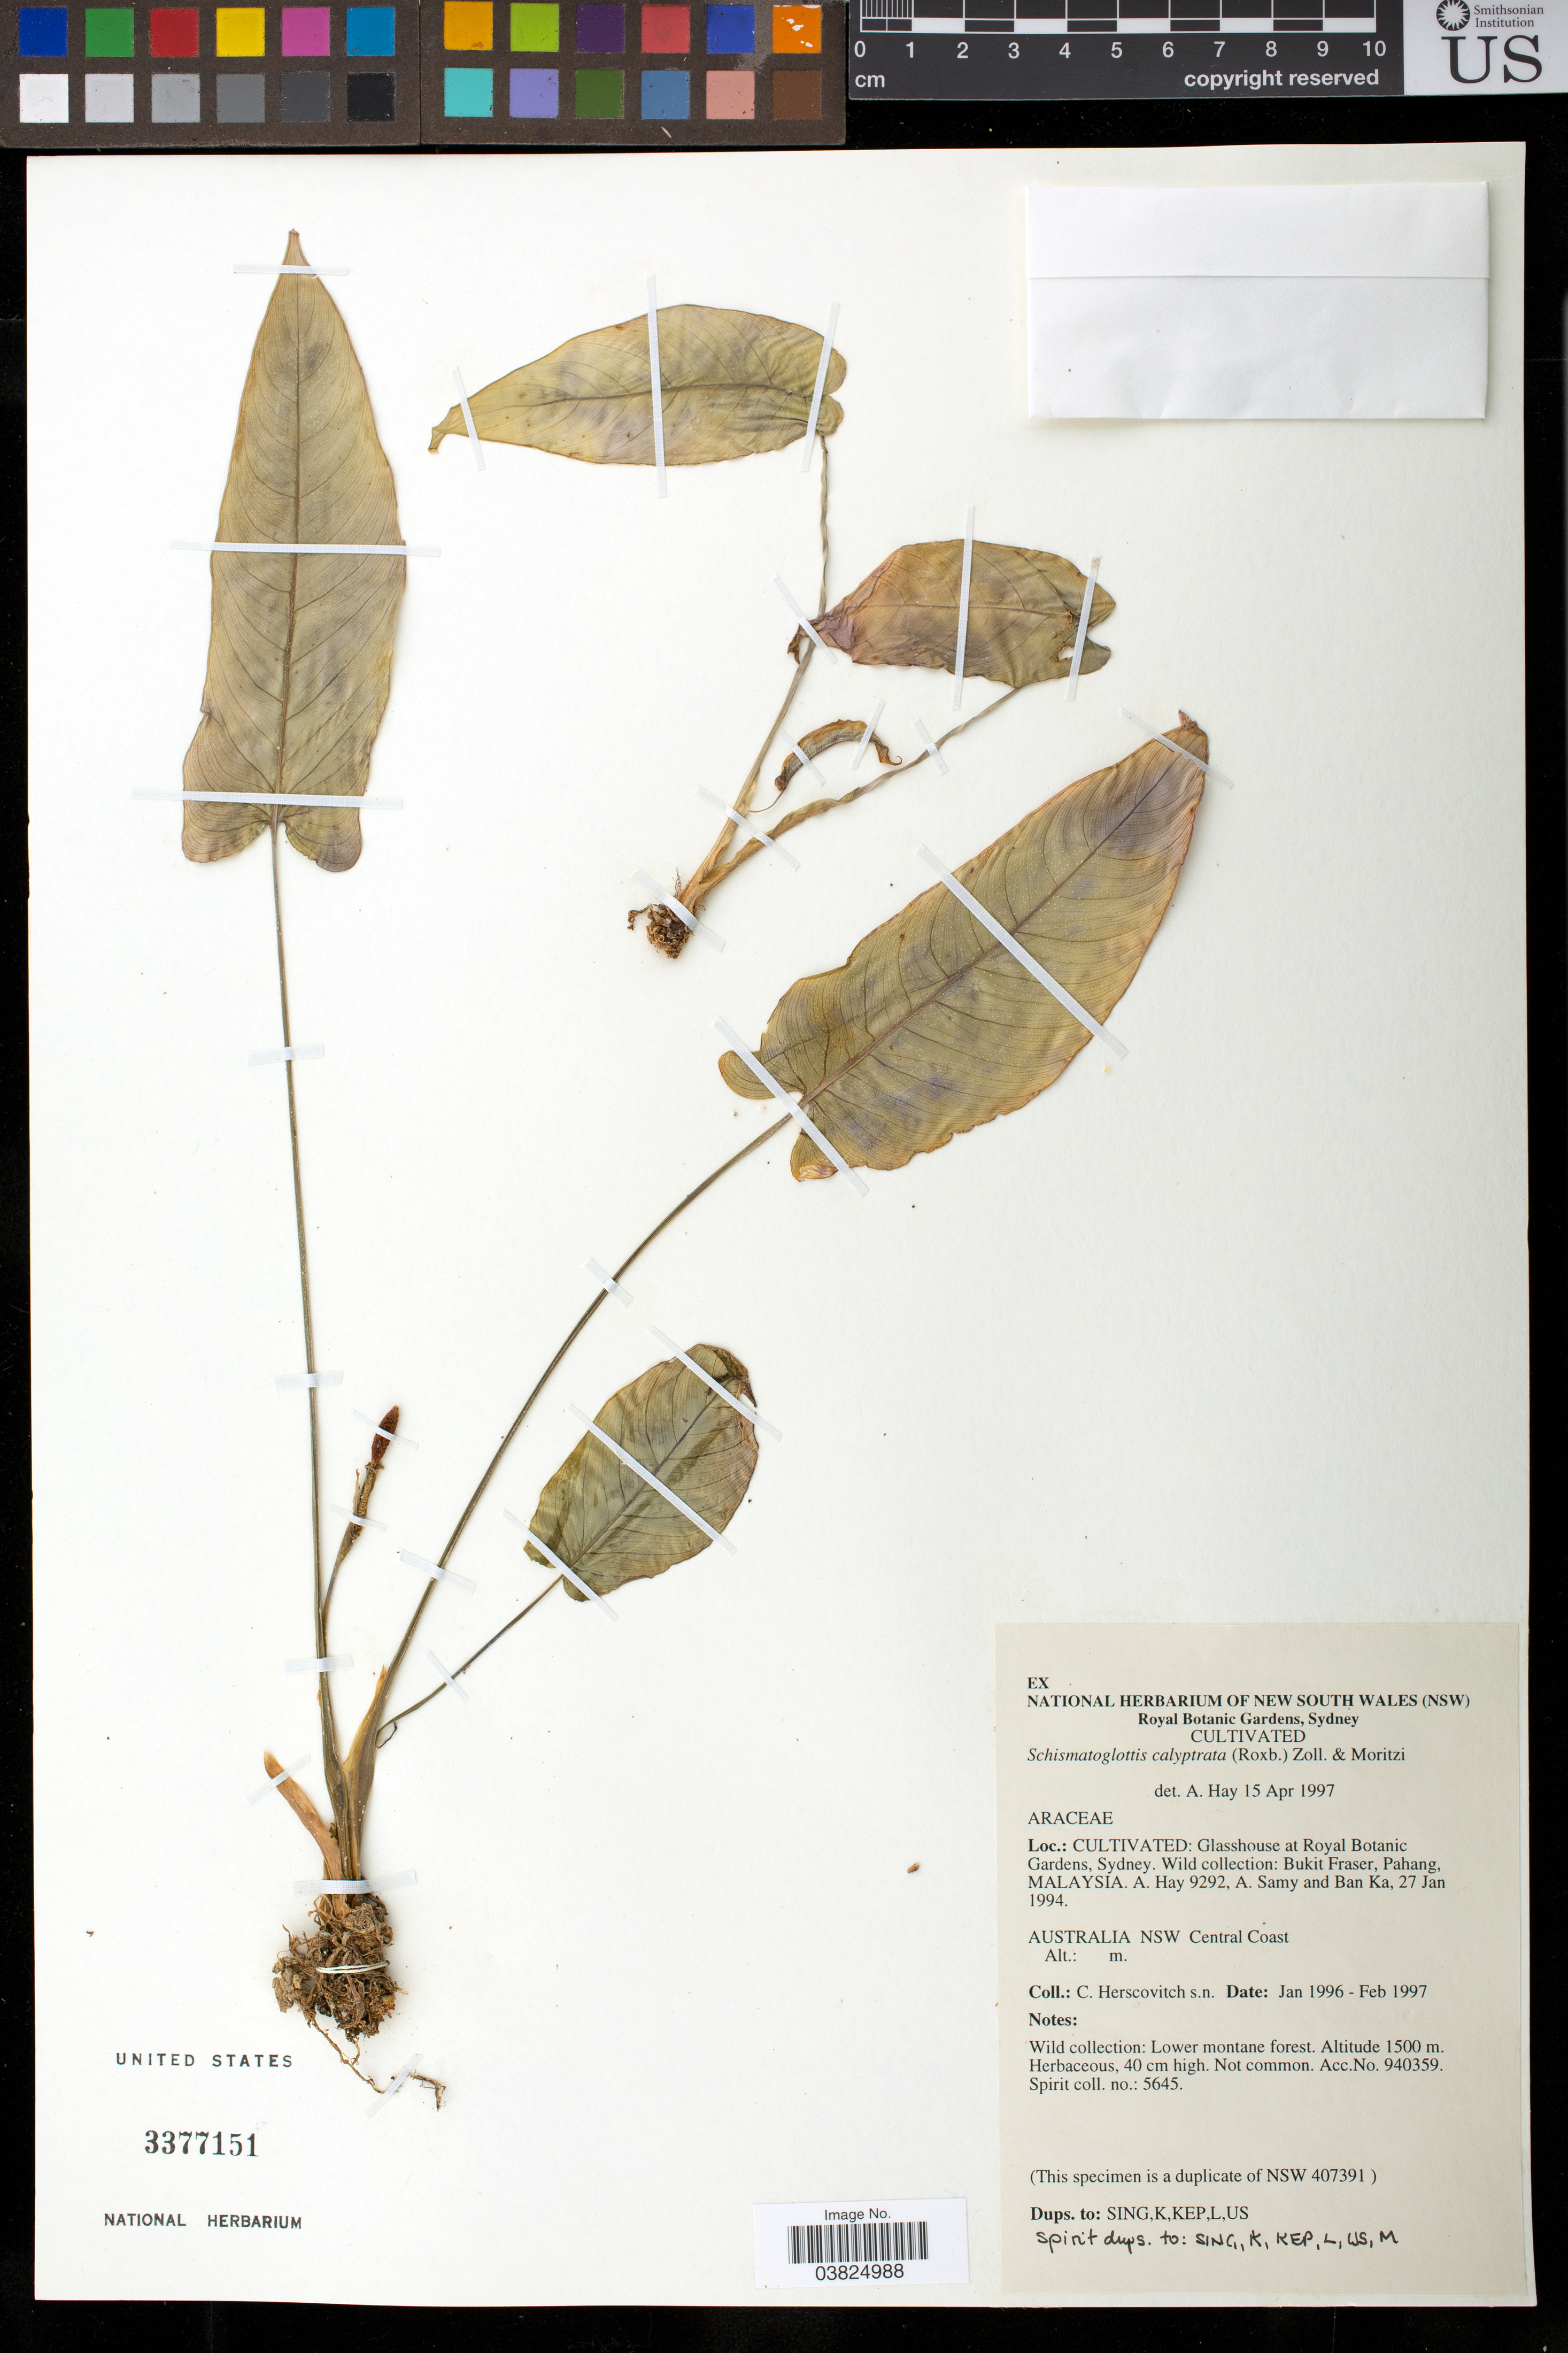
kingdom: Plantae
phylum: Tracheophyta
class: Liliopsida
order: Alismatales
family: Araceae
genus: Schismatoglottis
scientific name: Schismatoglottis calyptrata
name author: Zoll. & Moritzi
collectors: C. Herscovitch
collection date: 1996-01/1997-02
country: Australia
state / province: New South Wales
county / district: Central Coast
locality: Glasshouse at Royal Botanic Gardens, Sydney. Wild collection: Bukit Fraser, Pahang, Malaysia.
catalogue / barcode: US 3377151